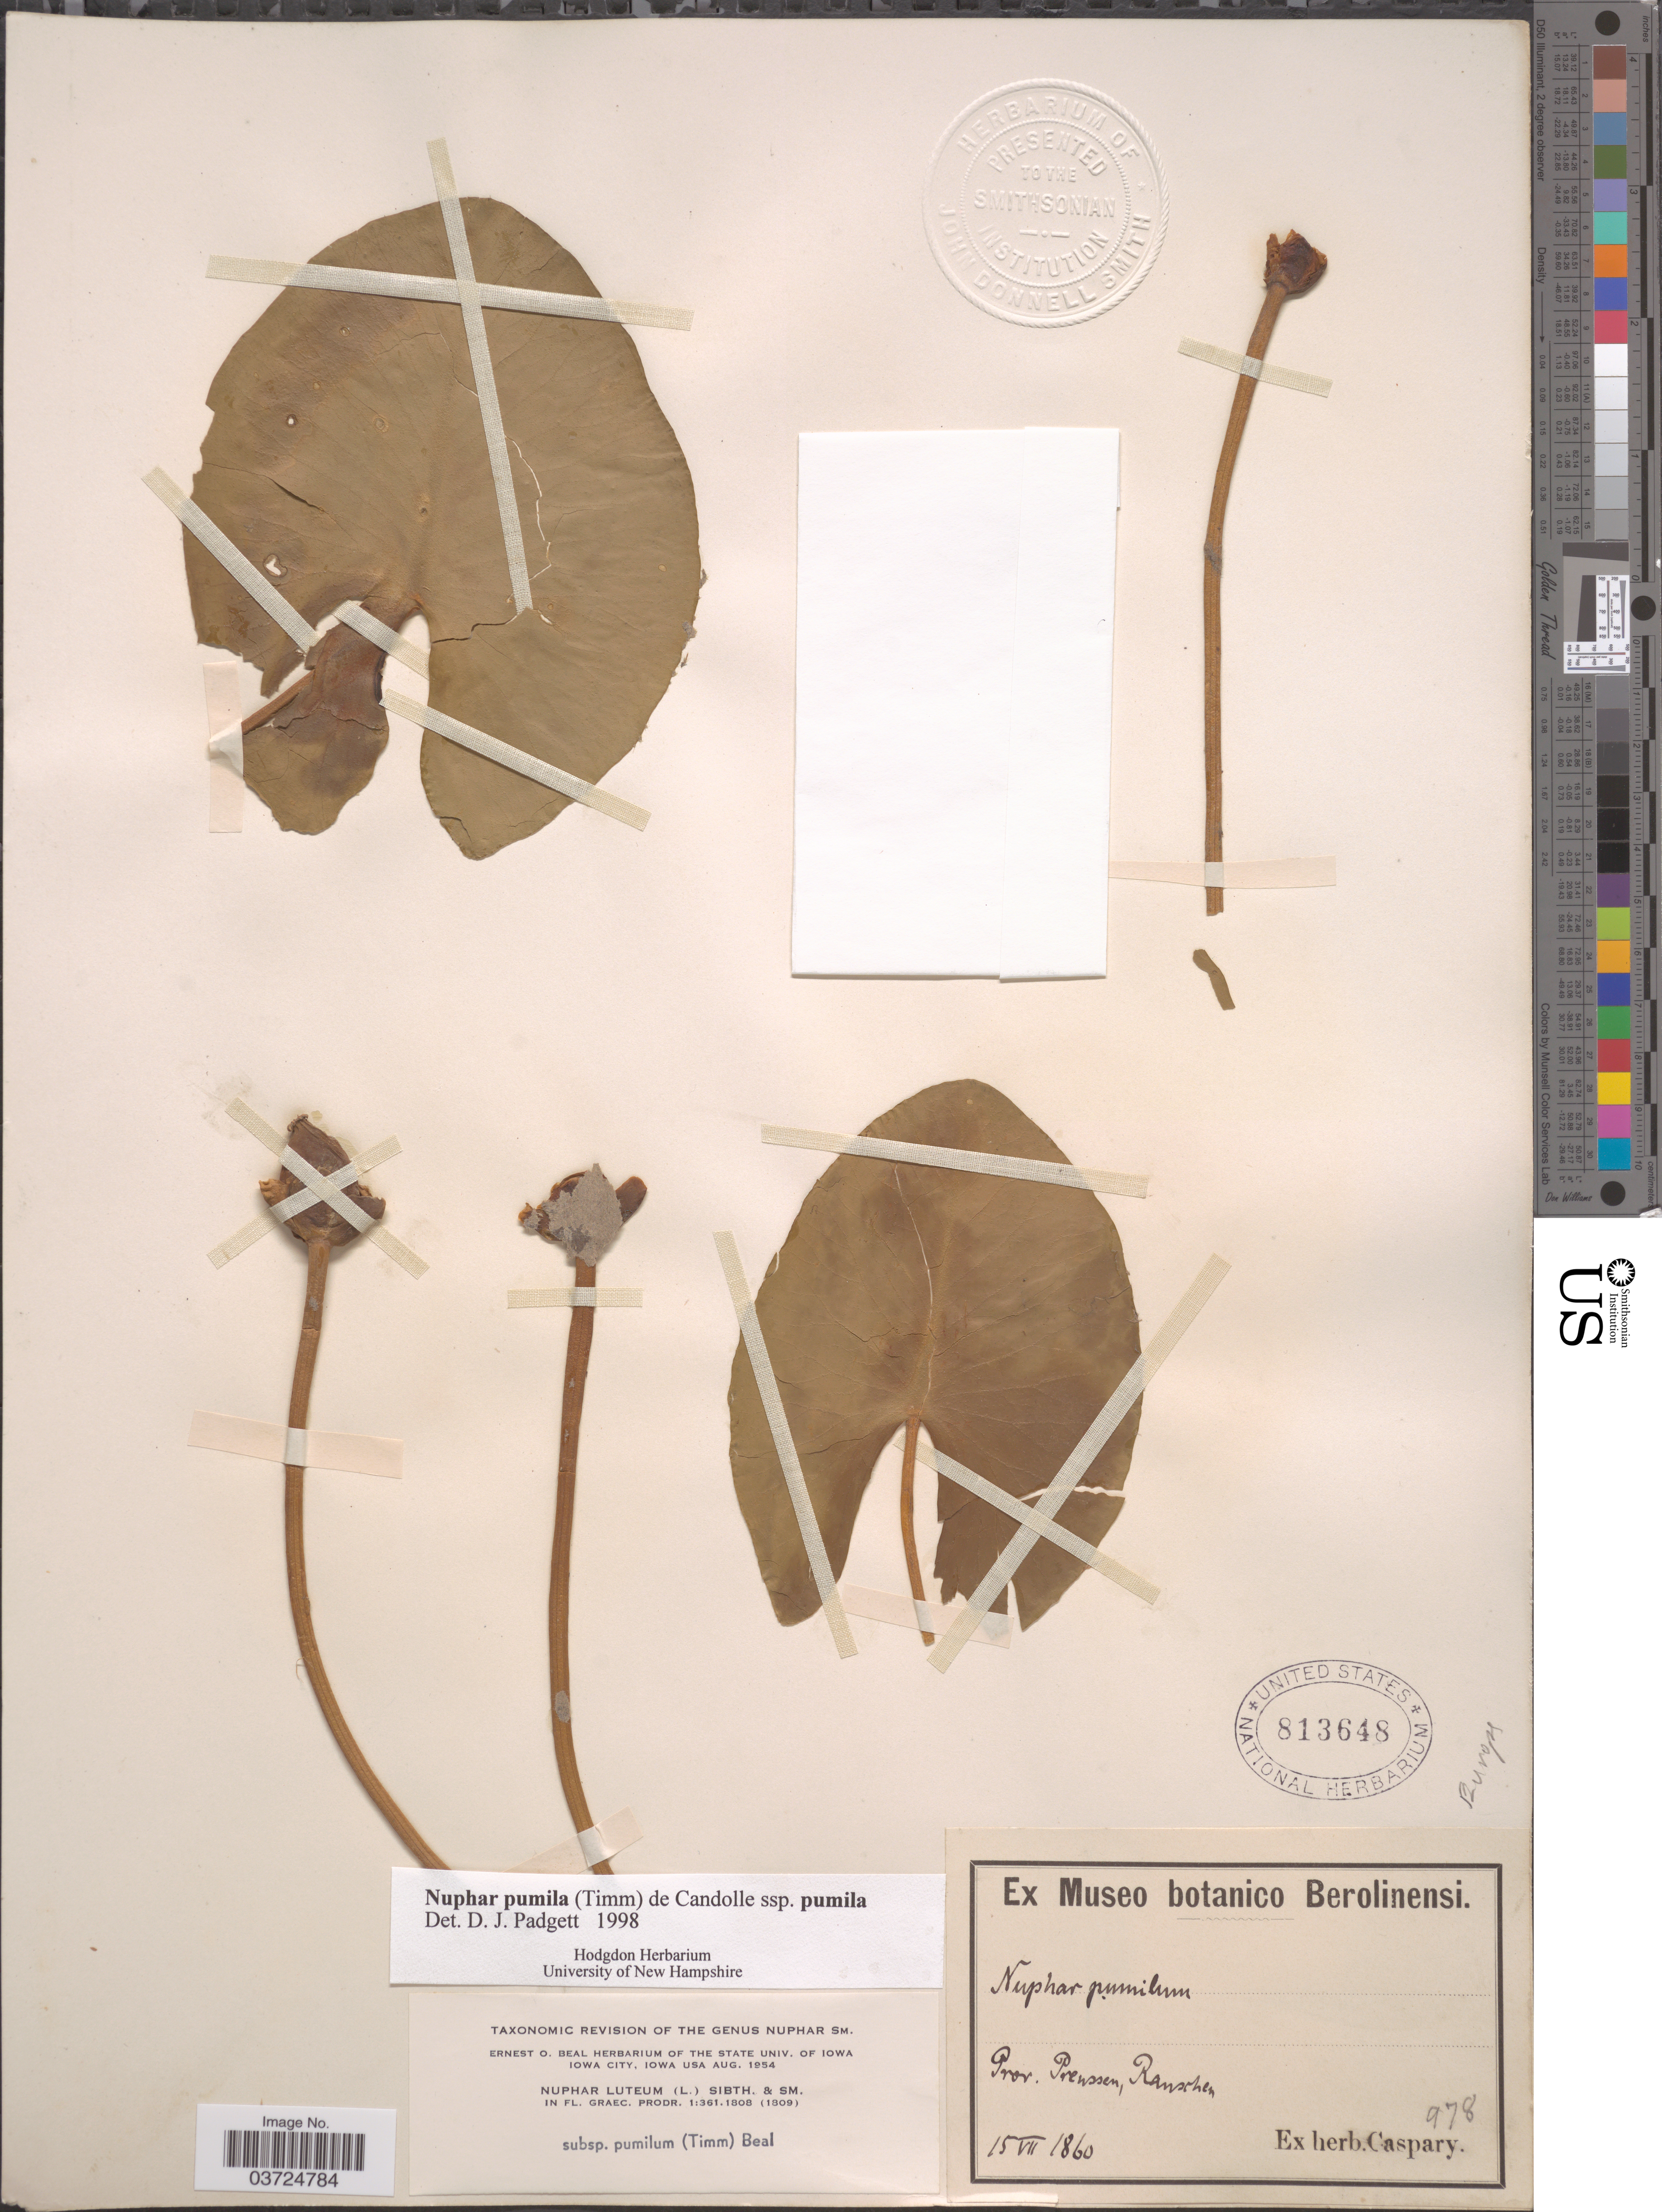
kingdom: Plantae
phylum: Tracheophyta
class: Magnoliopsida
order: Nymphaeales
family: Nymphaeaceae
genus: Nuphar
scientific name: Nuphar pumila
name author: (Timm) DC.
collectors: Ex herb. Caspary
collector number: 978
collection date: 1860-07-15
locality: Prov. Preussen, Ranschen. Europe.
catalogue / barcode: US 813648